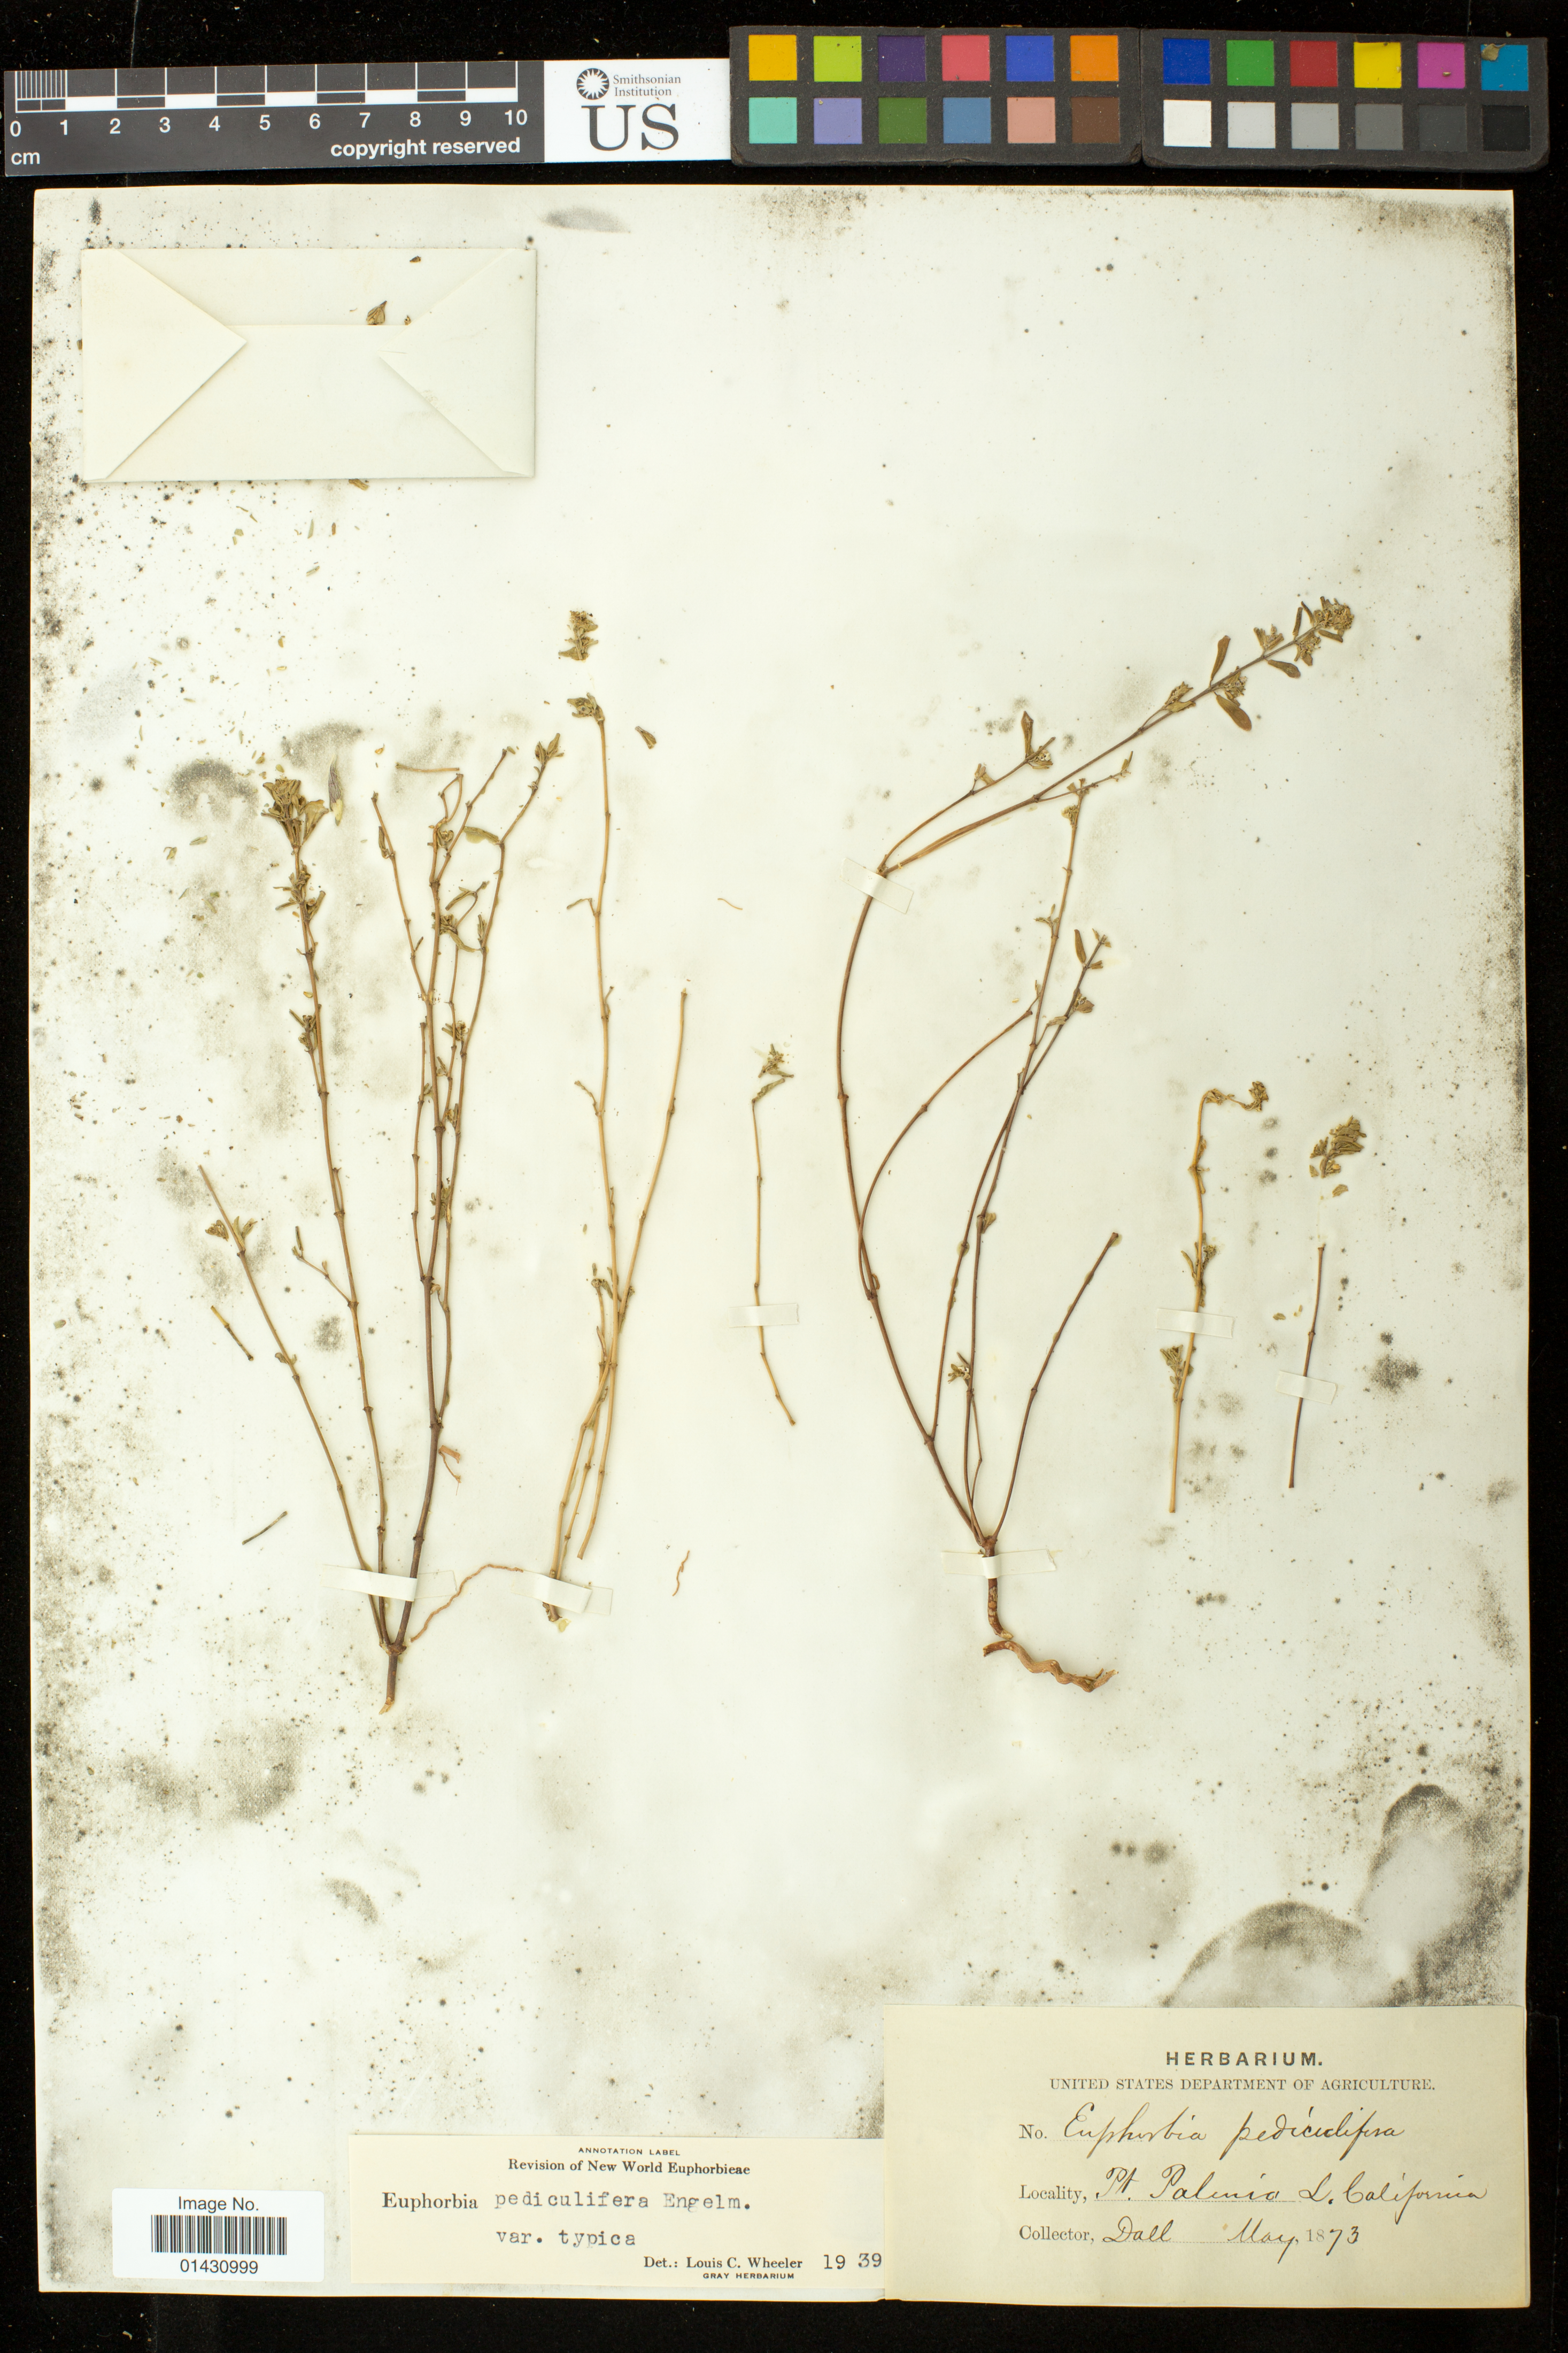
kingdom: Plantae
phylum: Tracheophyta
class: Magnoliopsida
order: Malpighiales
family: Euphorbiaceae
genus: Euphorbia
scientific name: Euphorbia pediculifera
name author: Engelm.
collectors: -. Dall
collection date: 1873-05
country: Mexico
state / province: Baja California Sur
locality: Pt. Palmio [Point Palmito, El Palmito]